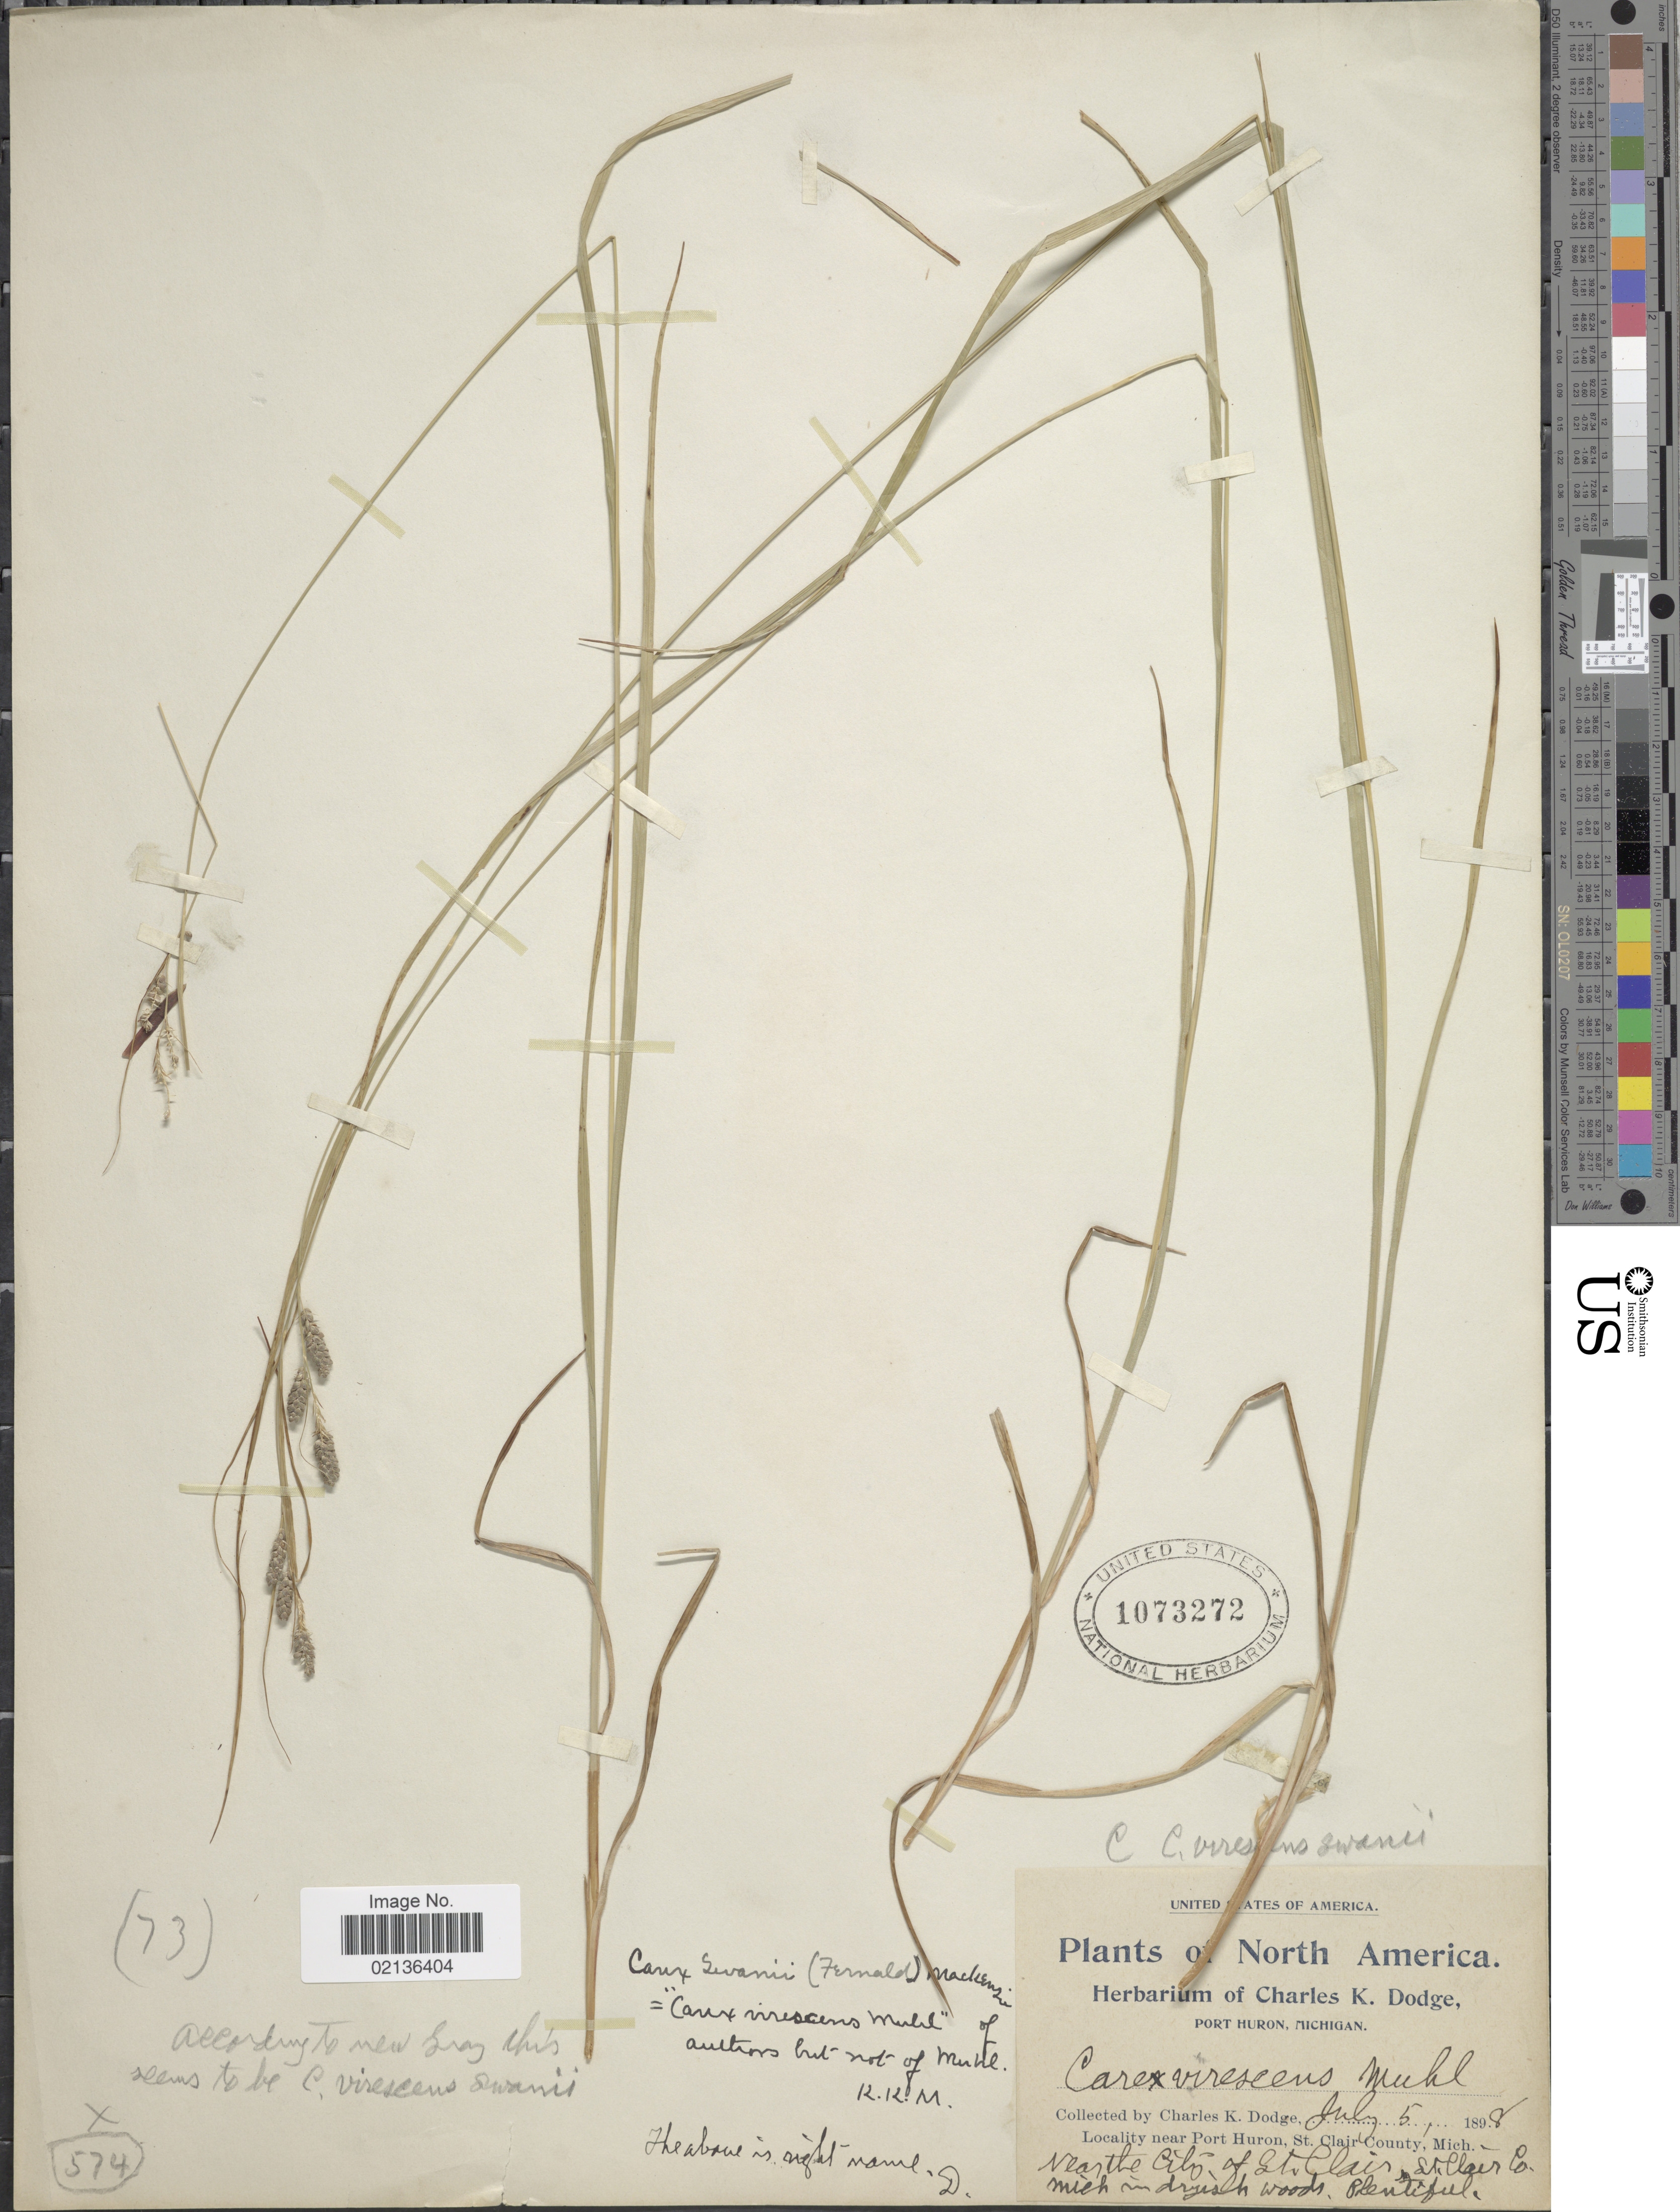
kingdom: Plantae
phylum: Tracheophyta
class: Liliopsida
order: Poales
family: Cyperaceae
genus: Carex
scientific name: Carex swanii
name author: (Fernald) Mack.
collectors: C. K. Dodge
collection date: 1898-07-05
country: United States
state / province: Michigan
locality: Port Huron, Michigan, St. Clair County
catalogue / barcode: US 1073272